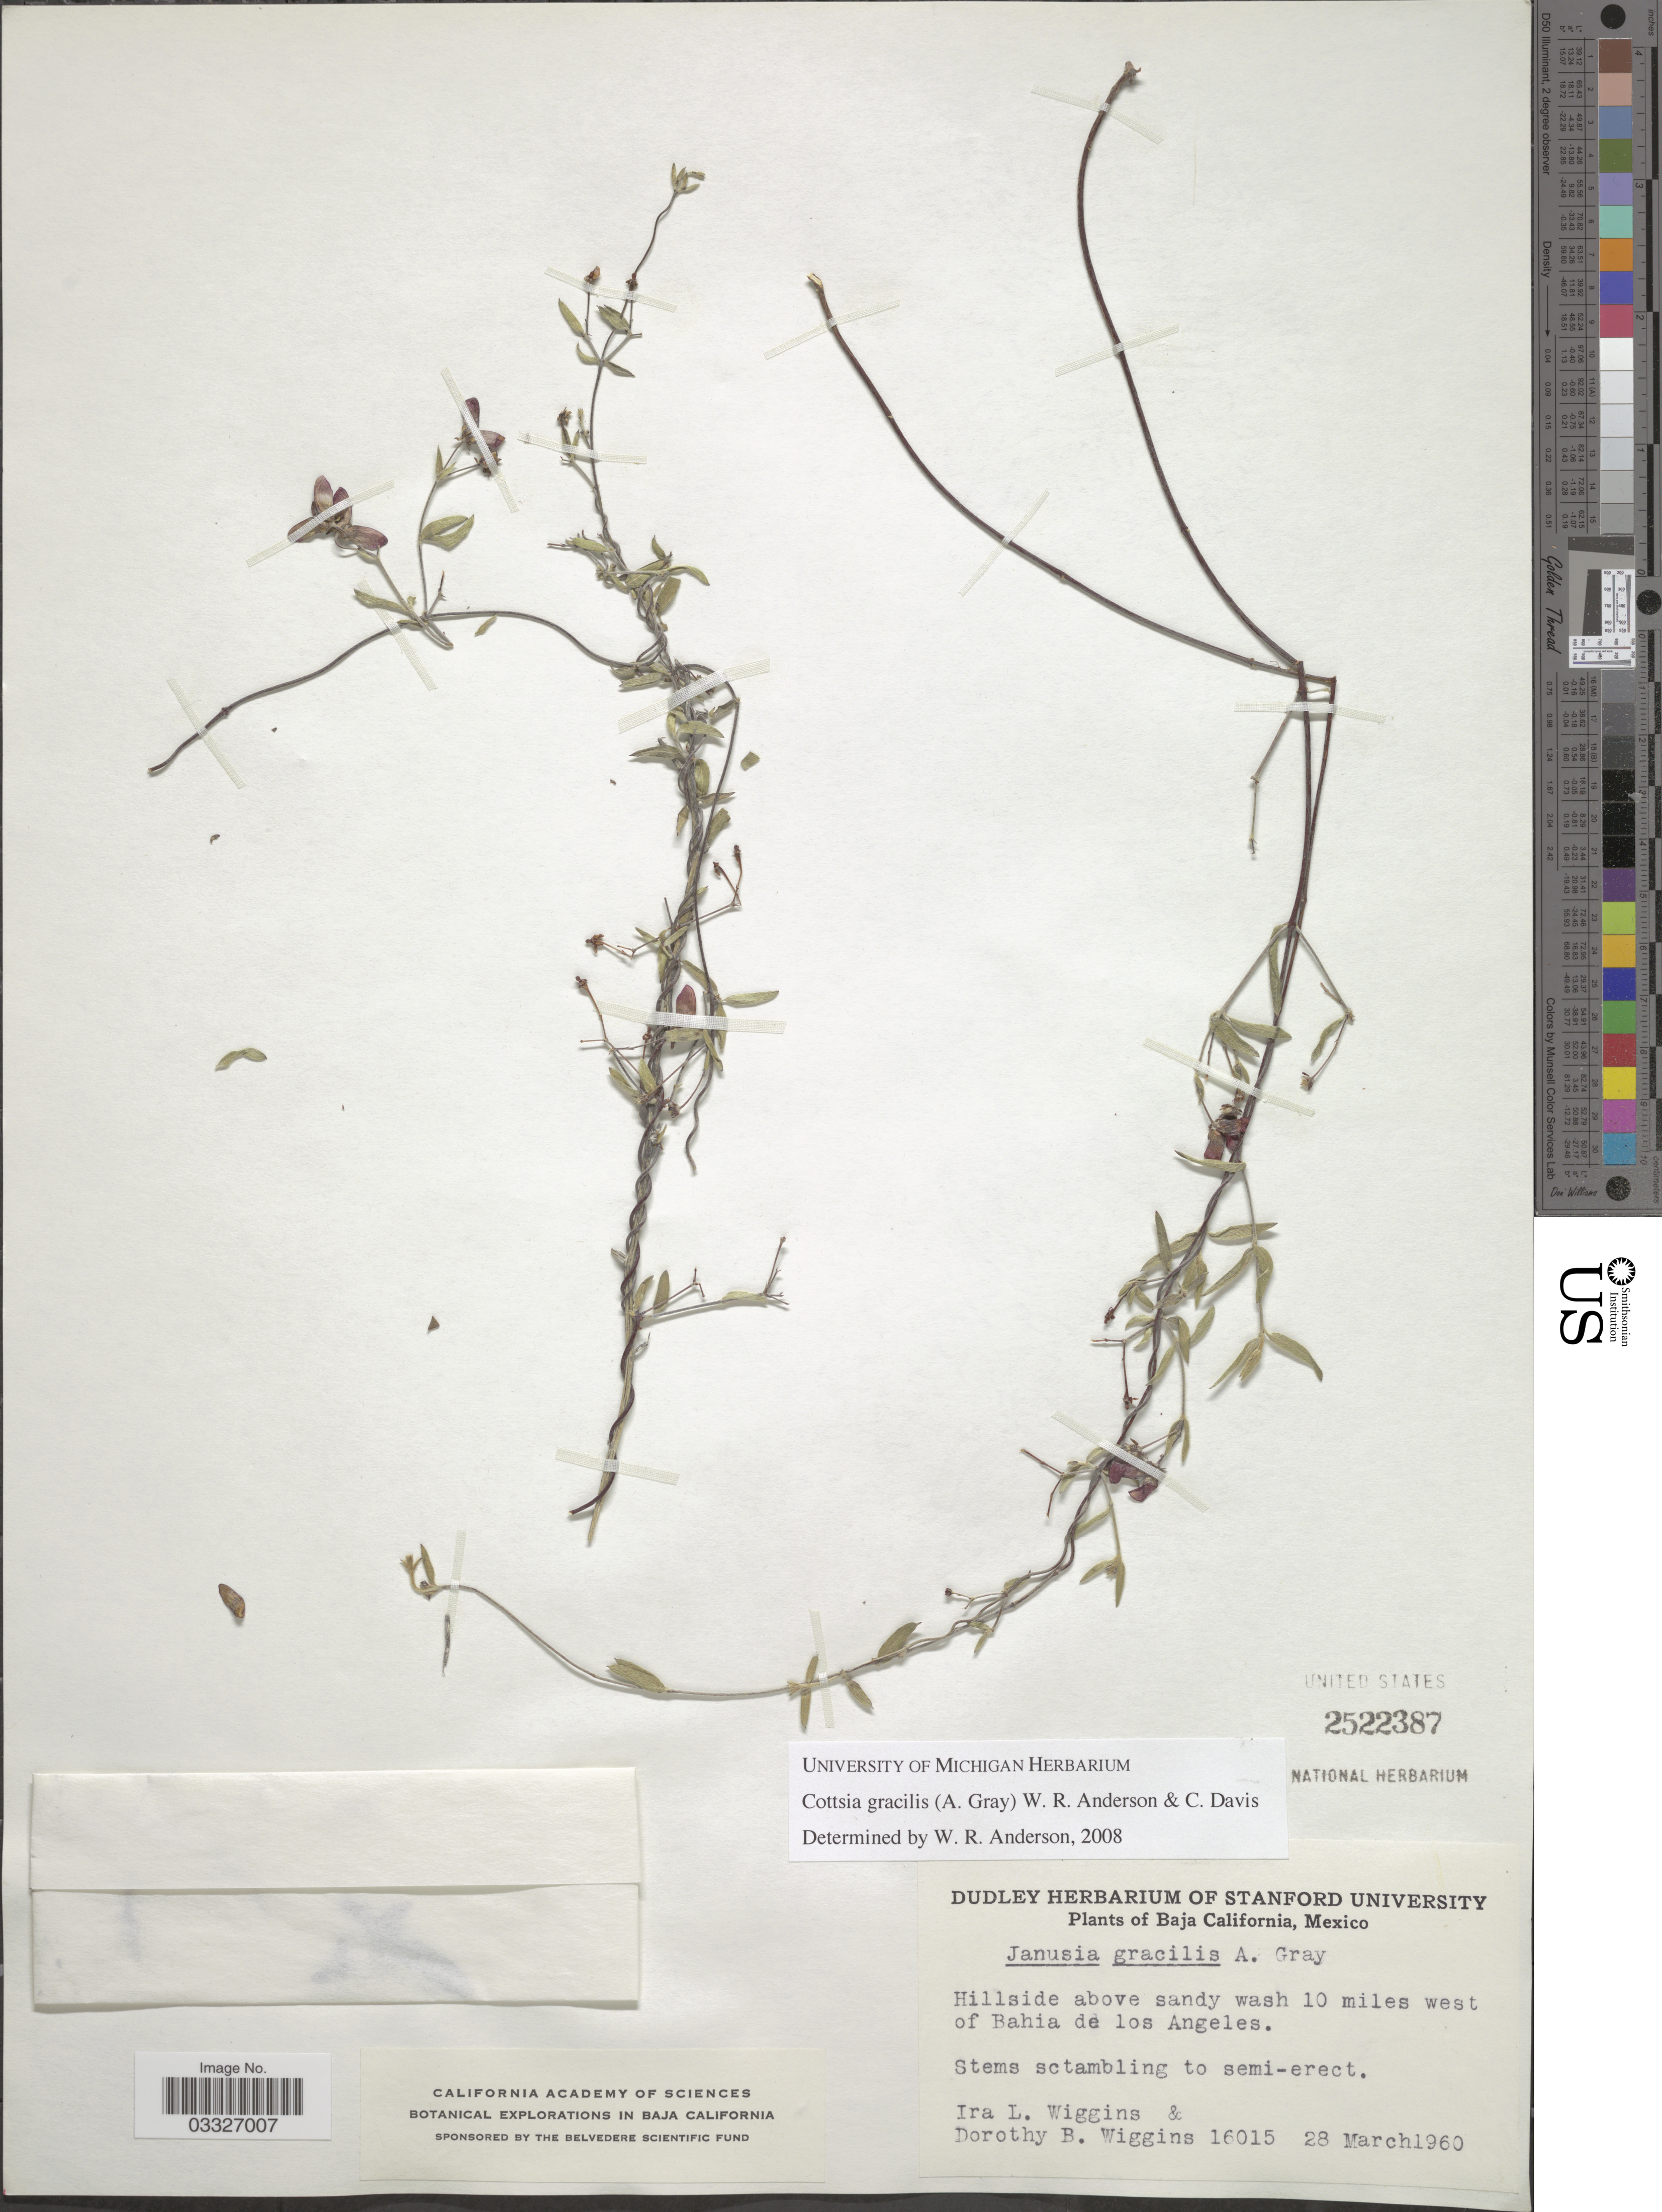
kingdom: Plantae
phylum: Tracheophyta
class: Magnoliopsida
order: Malpighiales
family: Malpighiaceae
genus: Cottsia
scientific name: Cottsia gracilis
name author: (A. Gray) W.R. Anderson & C. Davis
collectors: I. L. Wiggins & D. B. Wiggins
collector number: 16015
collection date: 1960-03-28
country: Mexico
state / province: Baja California Norte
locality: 10 miles west of Bahia de los Angeles.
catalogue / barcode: US 2522387